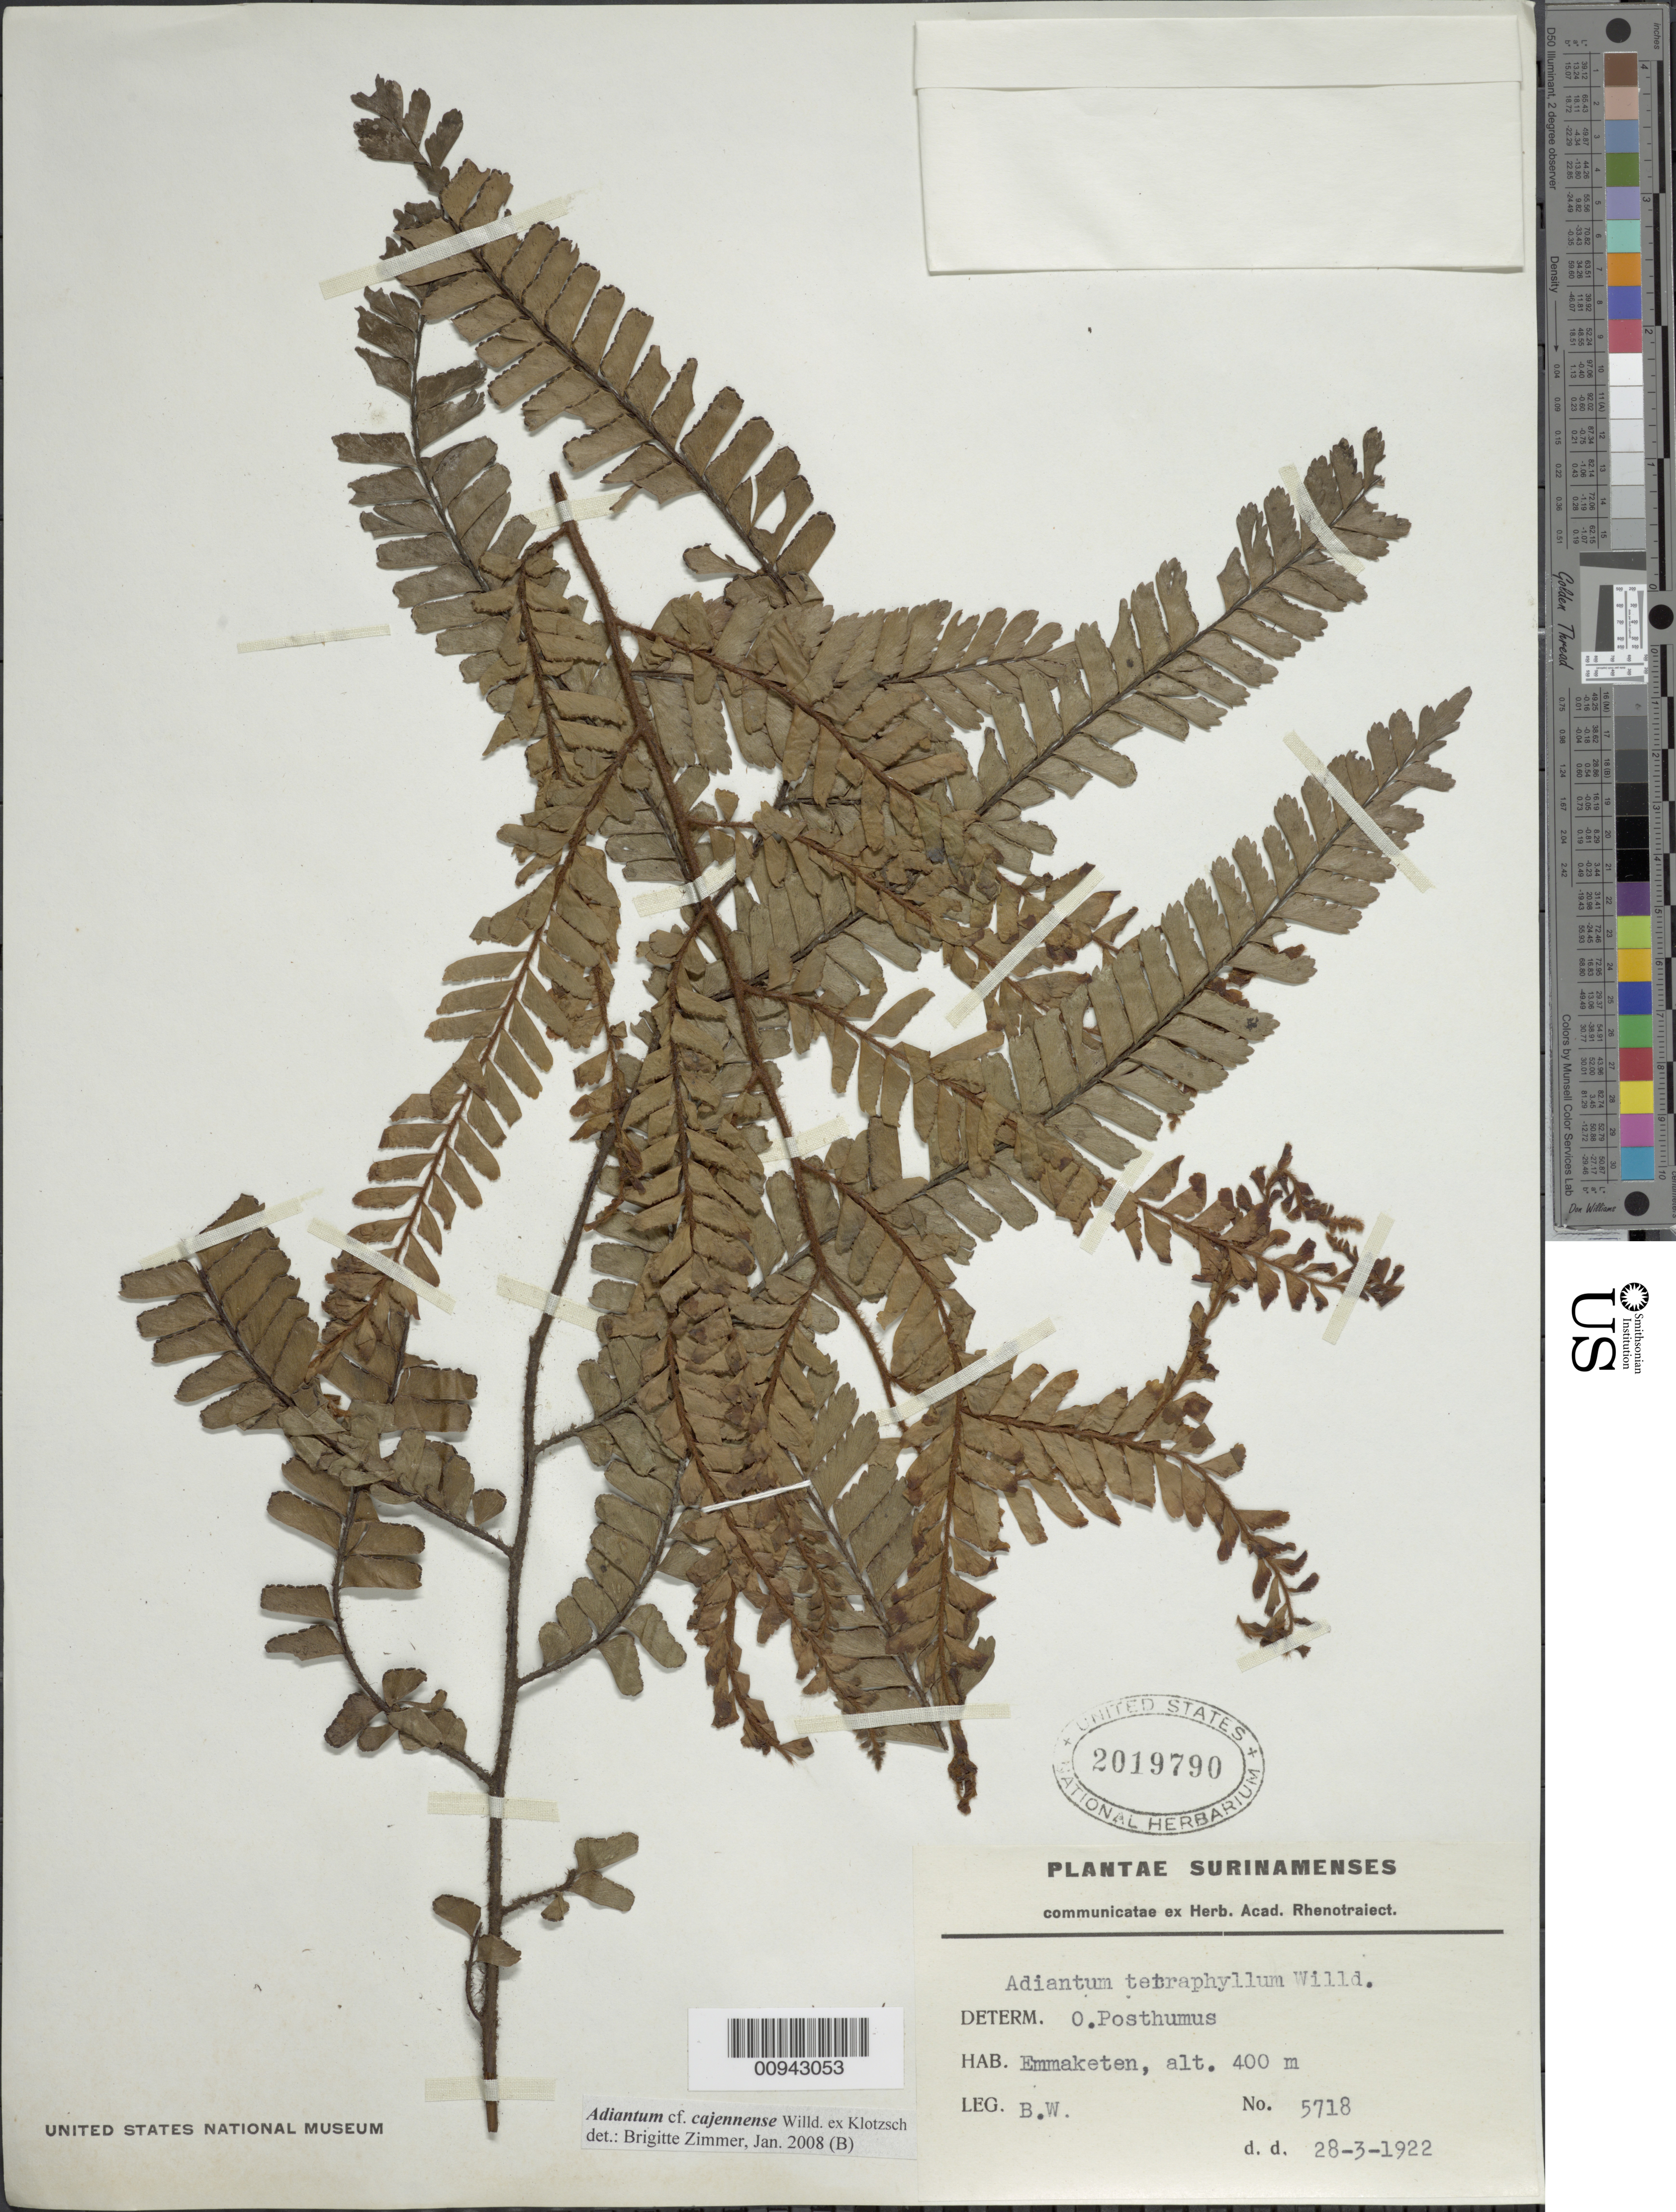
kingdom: Plantae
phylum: Tracheophyta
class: Polypodiopsida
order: Polypodiales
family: Pteridaceae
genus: Adiantum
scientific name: Adiantum cajennense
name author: Willd. ex Klotzsch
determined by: Zimmer, B.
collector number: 5718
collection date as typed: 28-Mar-22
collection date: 1922-03-28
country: Suriname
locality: Emmaketen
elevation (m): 400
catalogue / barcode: US 2019790